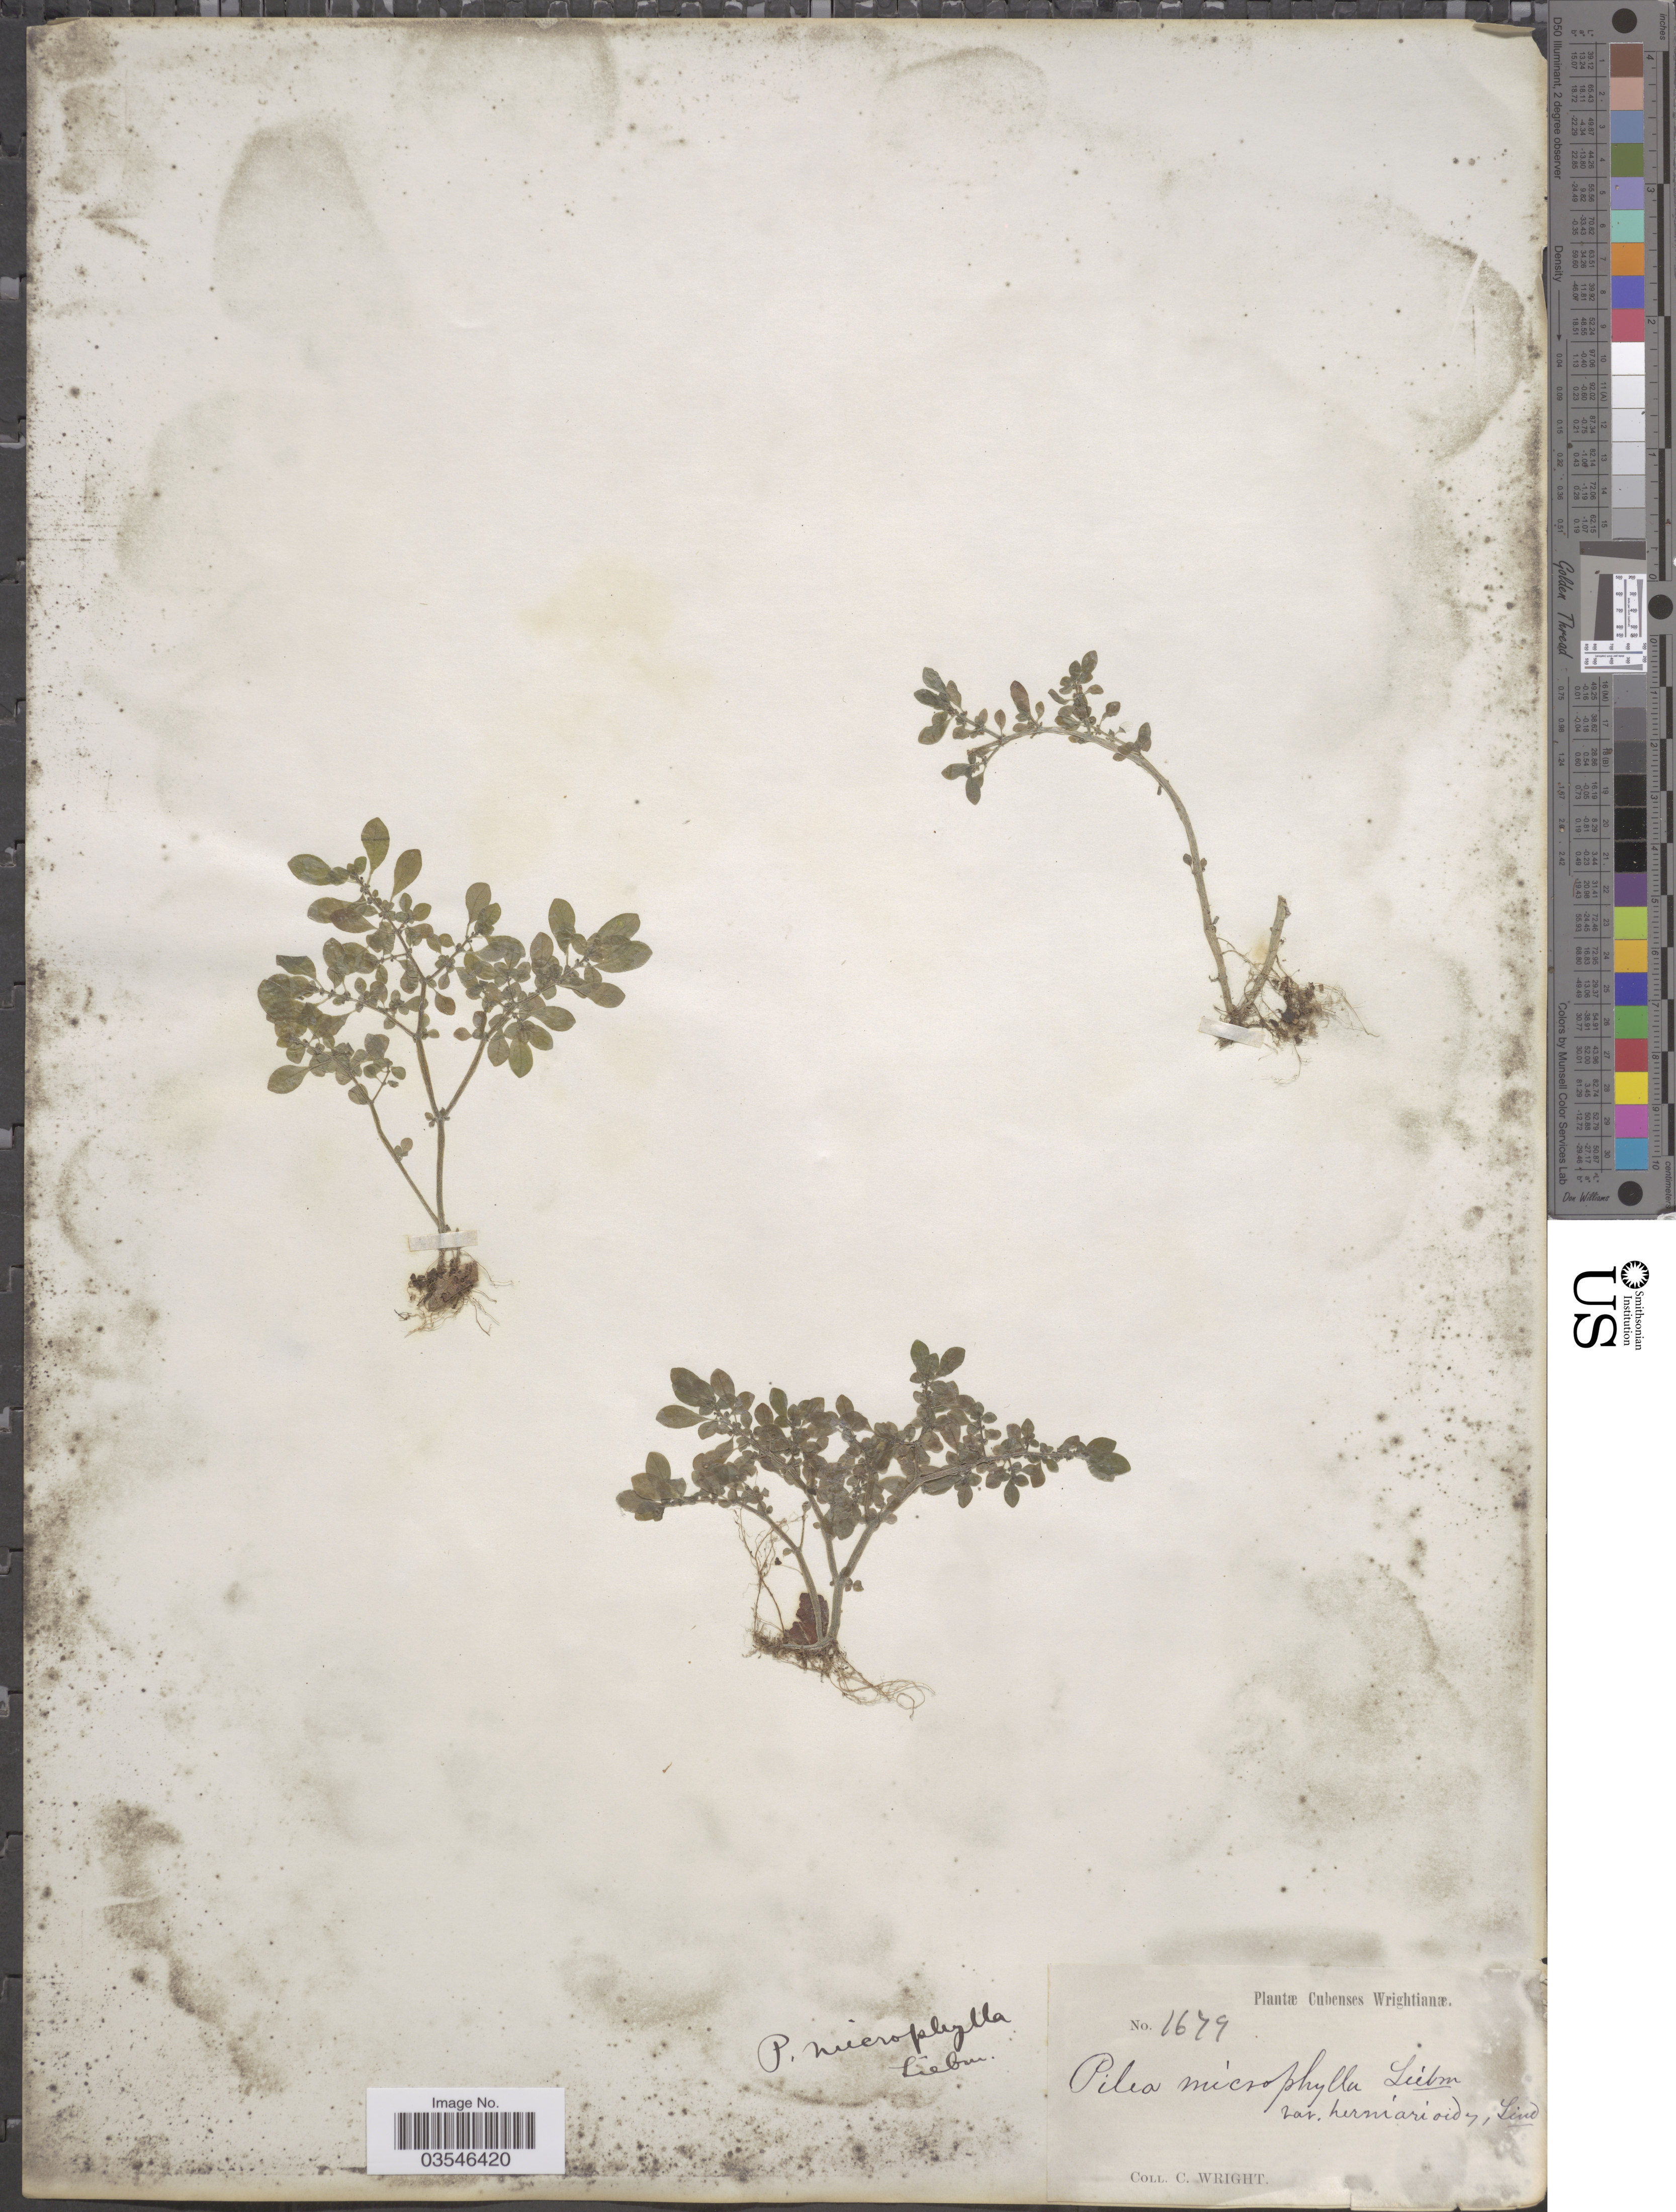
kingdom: Plantae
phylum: Tracheophyta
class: Magnoliopsida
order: Rosales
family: Urticaceae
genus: Pilea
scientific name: Pilea microphylla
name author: (L.) Liebm.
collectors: C. Wright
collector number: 1679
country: Cuba